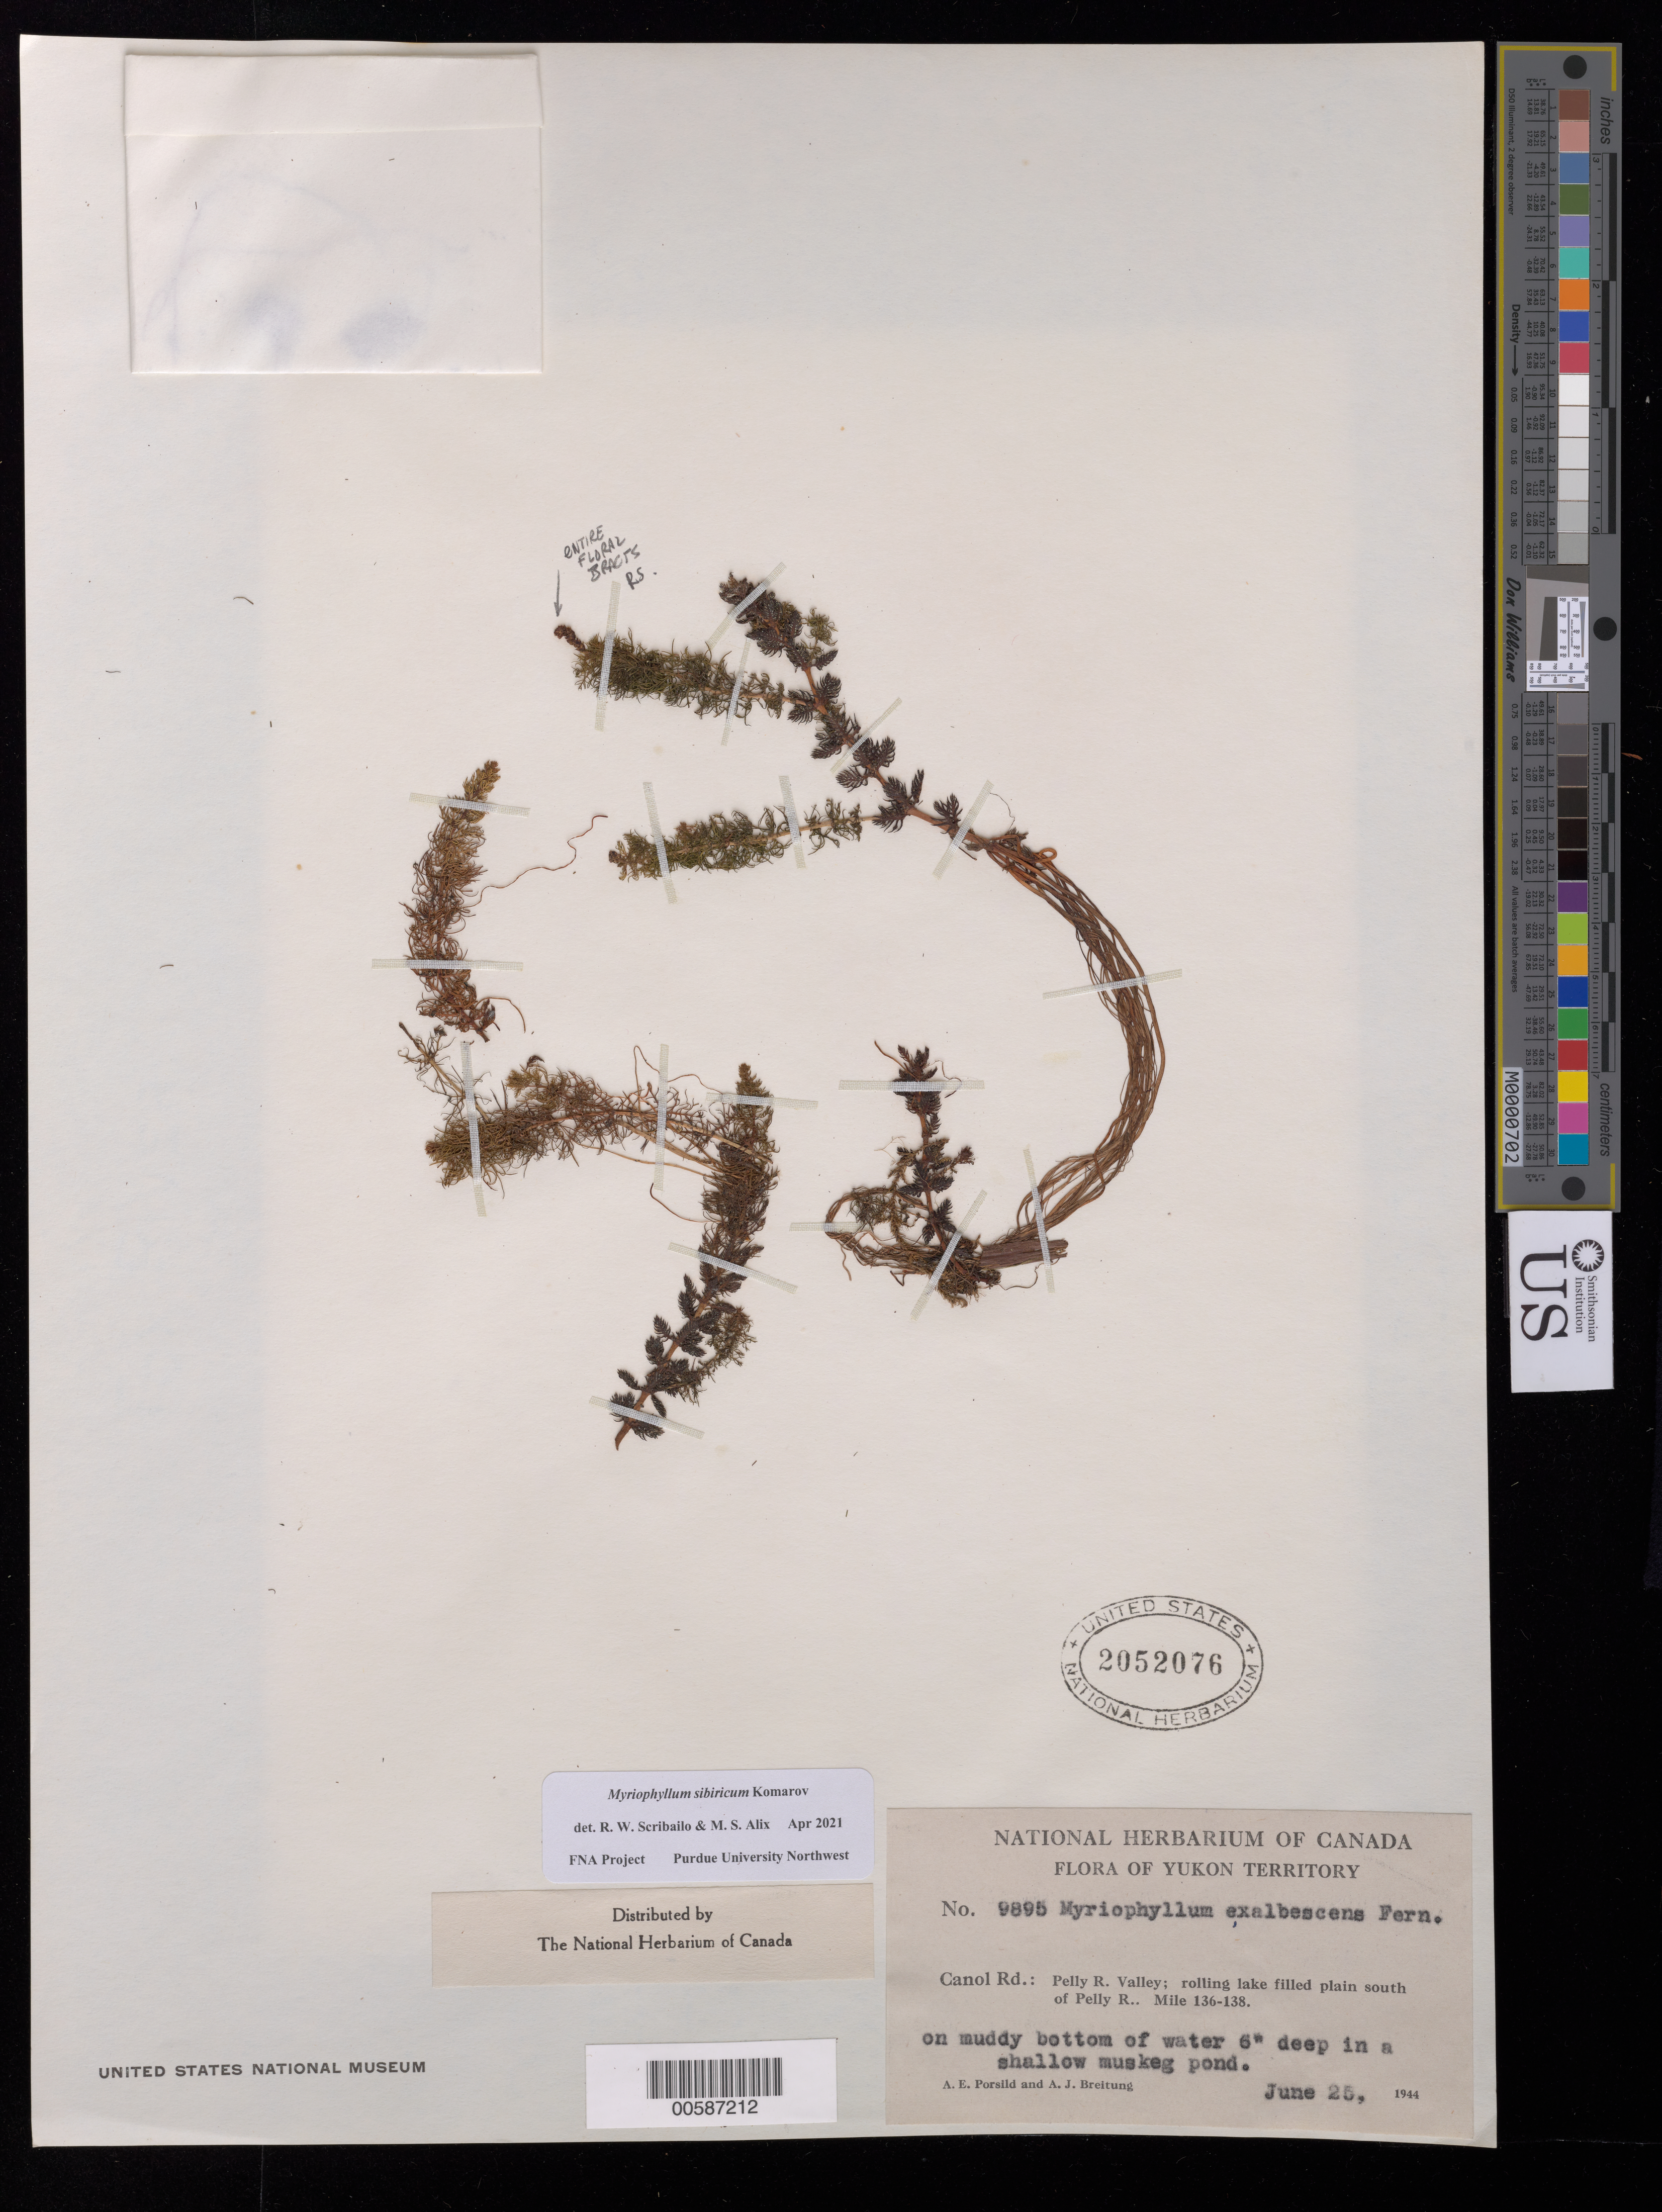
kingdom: Plantae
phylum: Tracheophyta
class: Magnoliopsida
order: Saxifragales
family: Haloragaceae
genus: Myriophyllum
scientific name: Myriophyllum sibiricum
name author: Kom.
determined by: Scribailo, R. W.; Alix, M. S.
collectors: A. E. Porsild & A. J. Breitung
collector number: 9895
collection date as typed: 25 Jun 1944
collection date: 1944-06-25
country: Canada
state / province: Yukon Territory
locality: Canol Rd., Pelly River Valley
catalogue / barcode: US 2052076